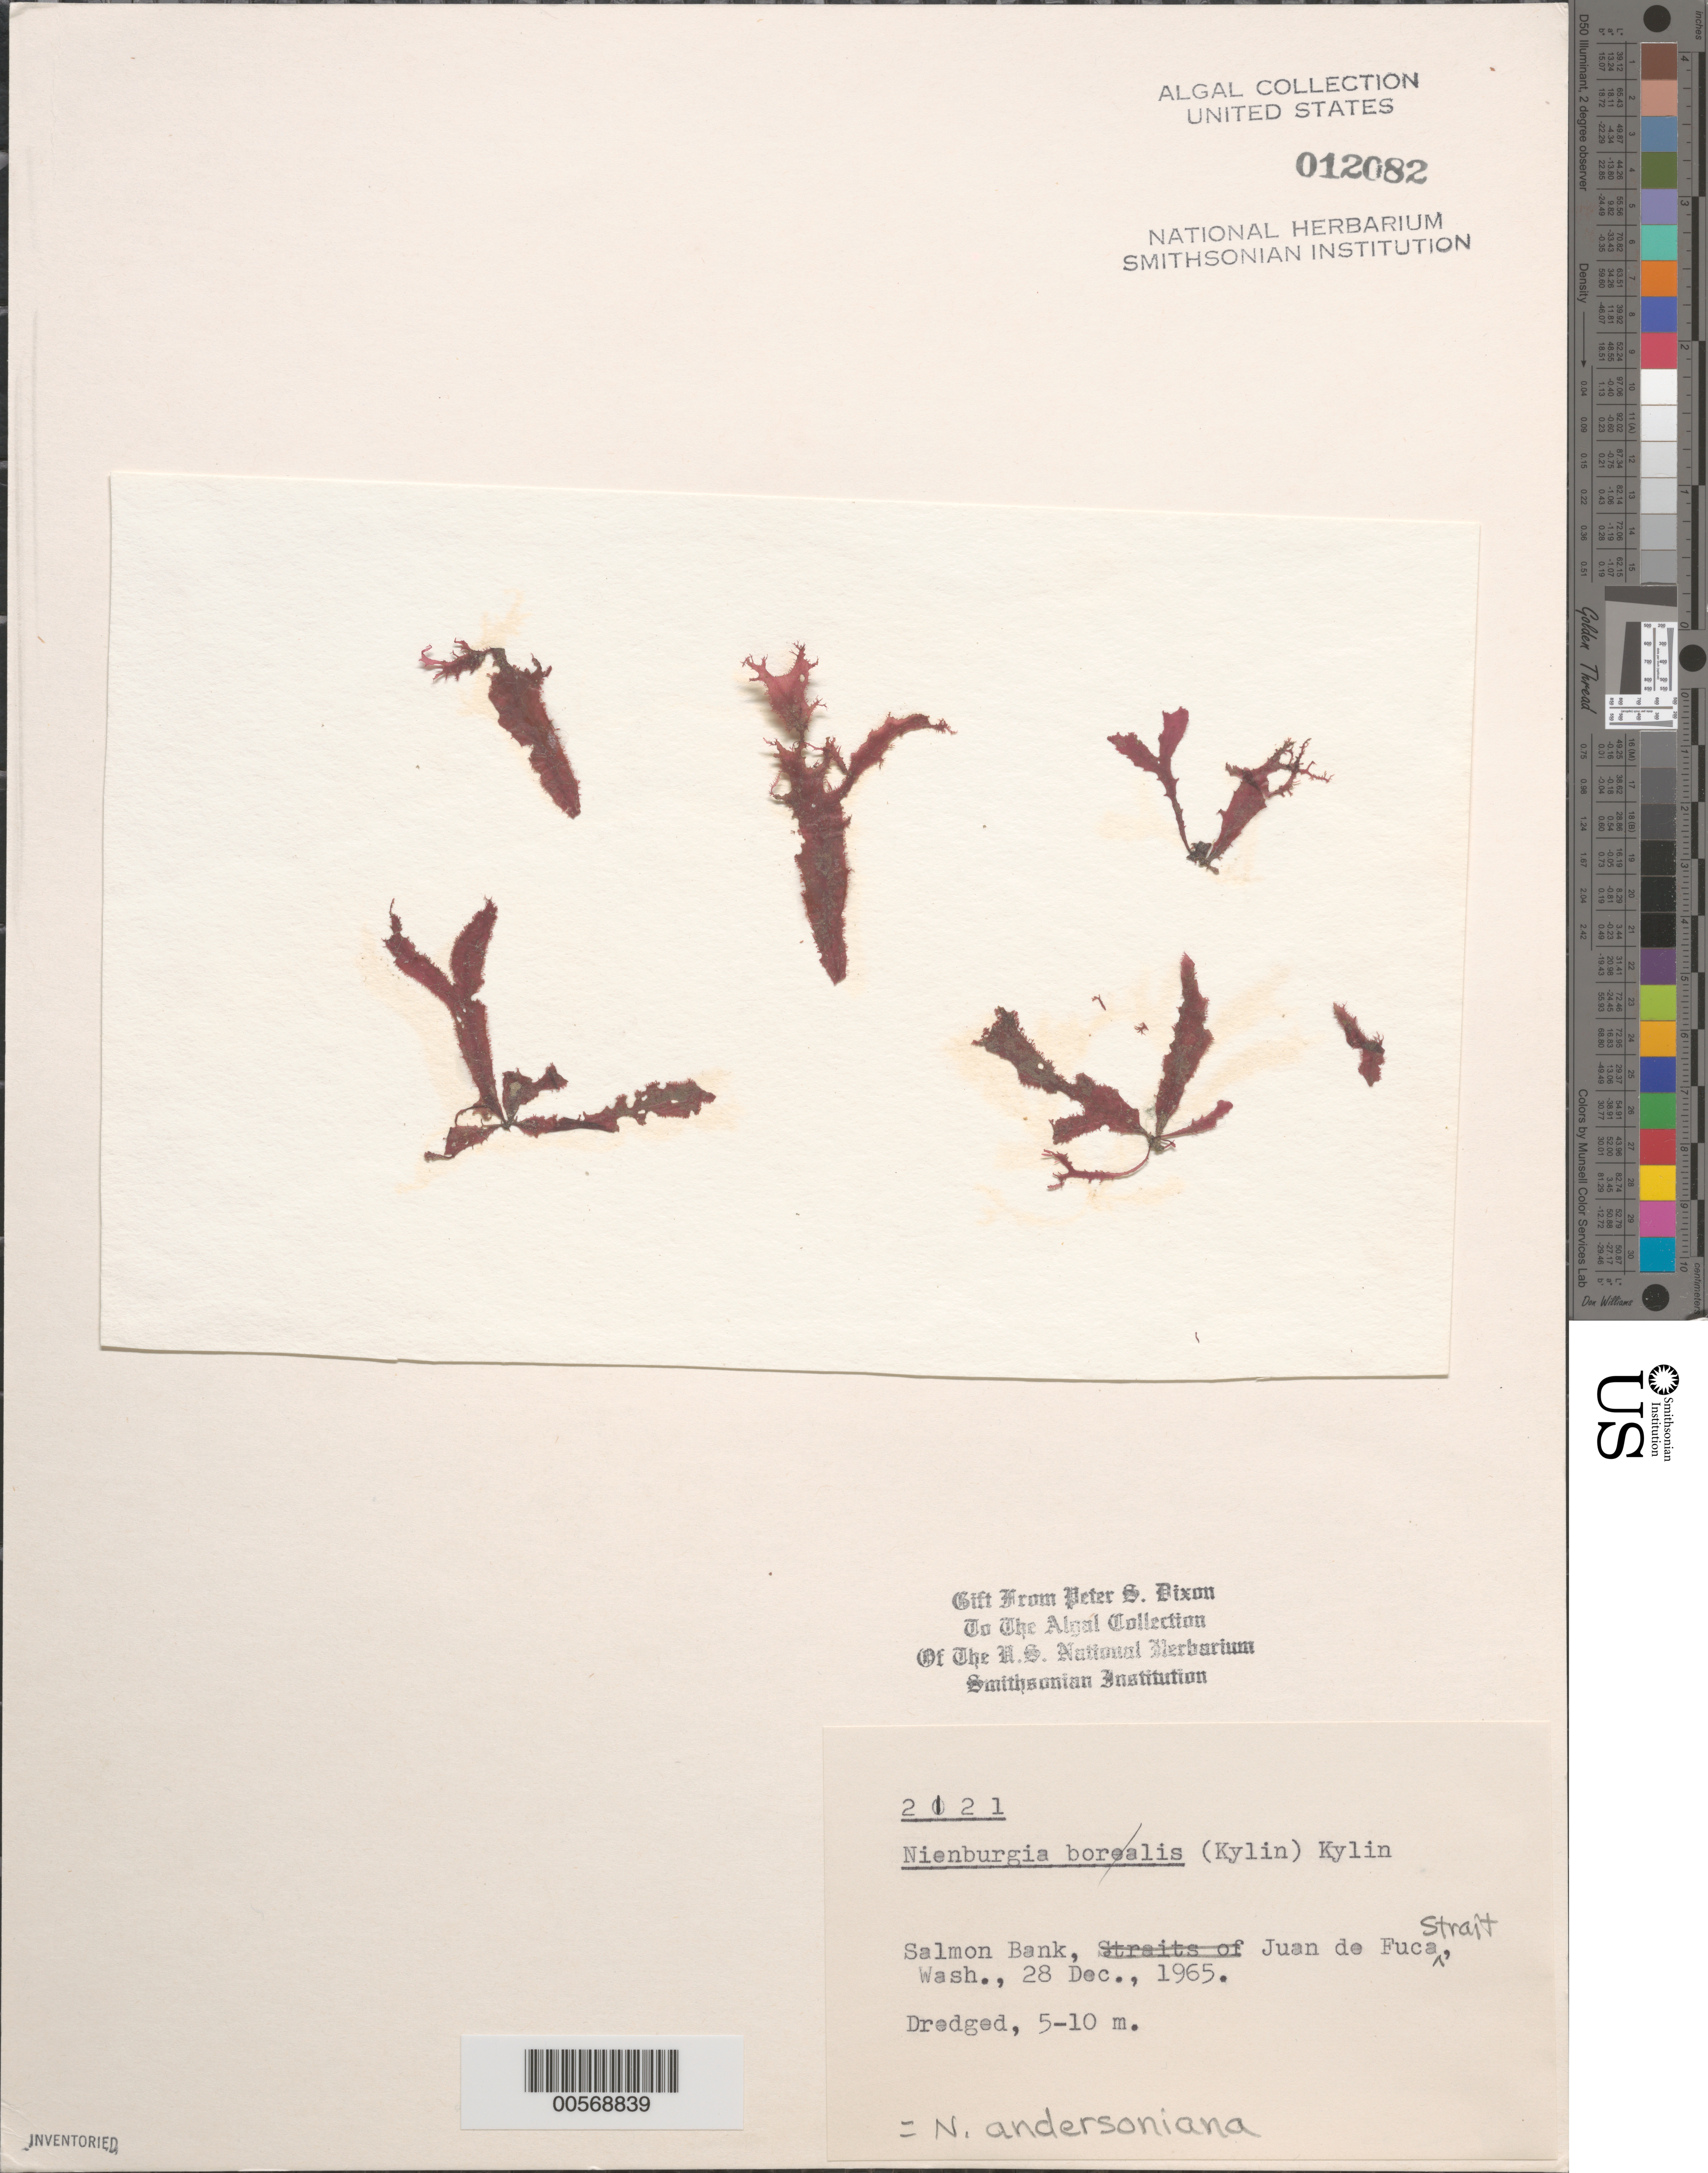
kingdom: Plantae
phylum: Rhodophyta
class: Florideophyceae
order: Ceramiales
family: Delesseriaceae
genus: Nienburgia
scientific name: Nienburgia andersoniana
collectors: P. S. Dixon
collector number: PSD 2121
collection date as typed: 28 Dec 1965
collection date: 1965-12-28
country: United States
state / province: Washington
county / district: San Juan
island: San Juan Islands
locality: Salmon Bank, Strait of Juan de Fuca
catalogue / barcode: US 12082